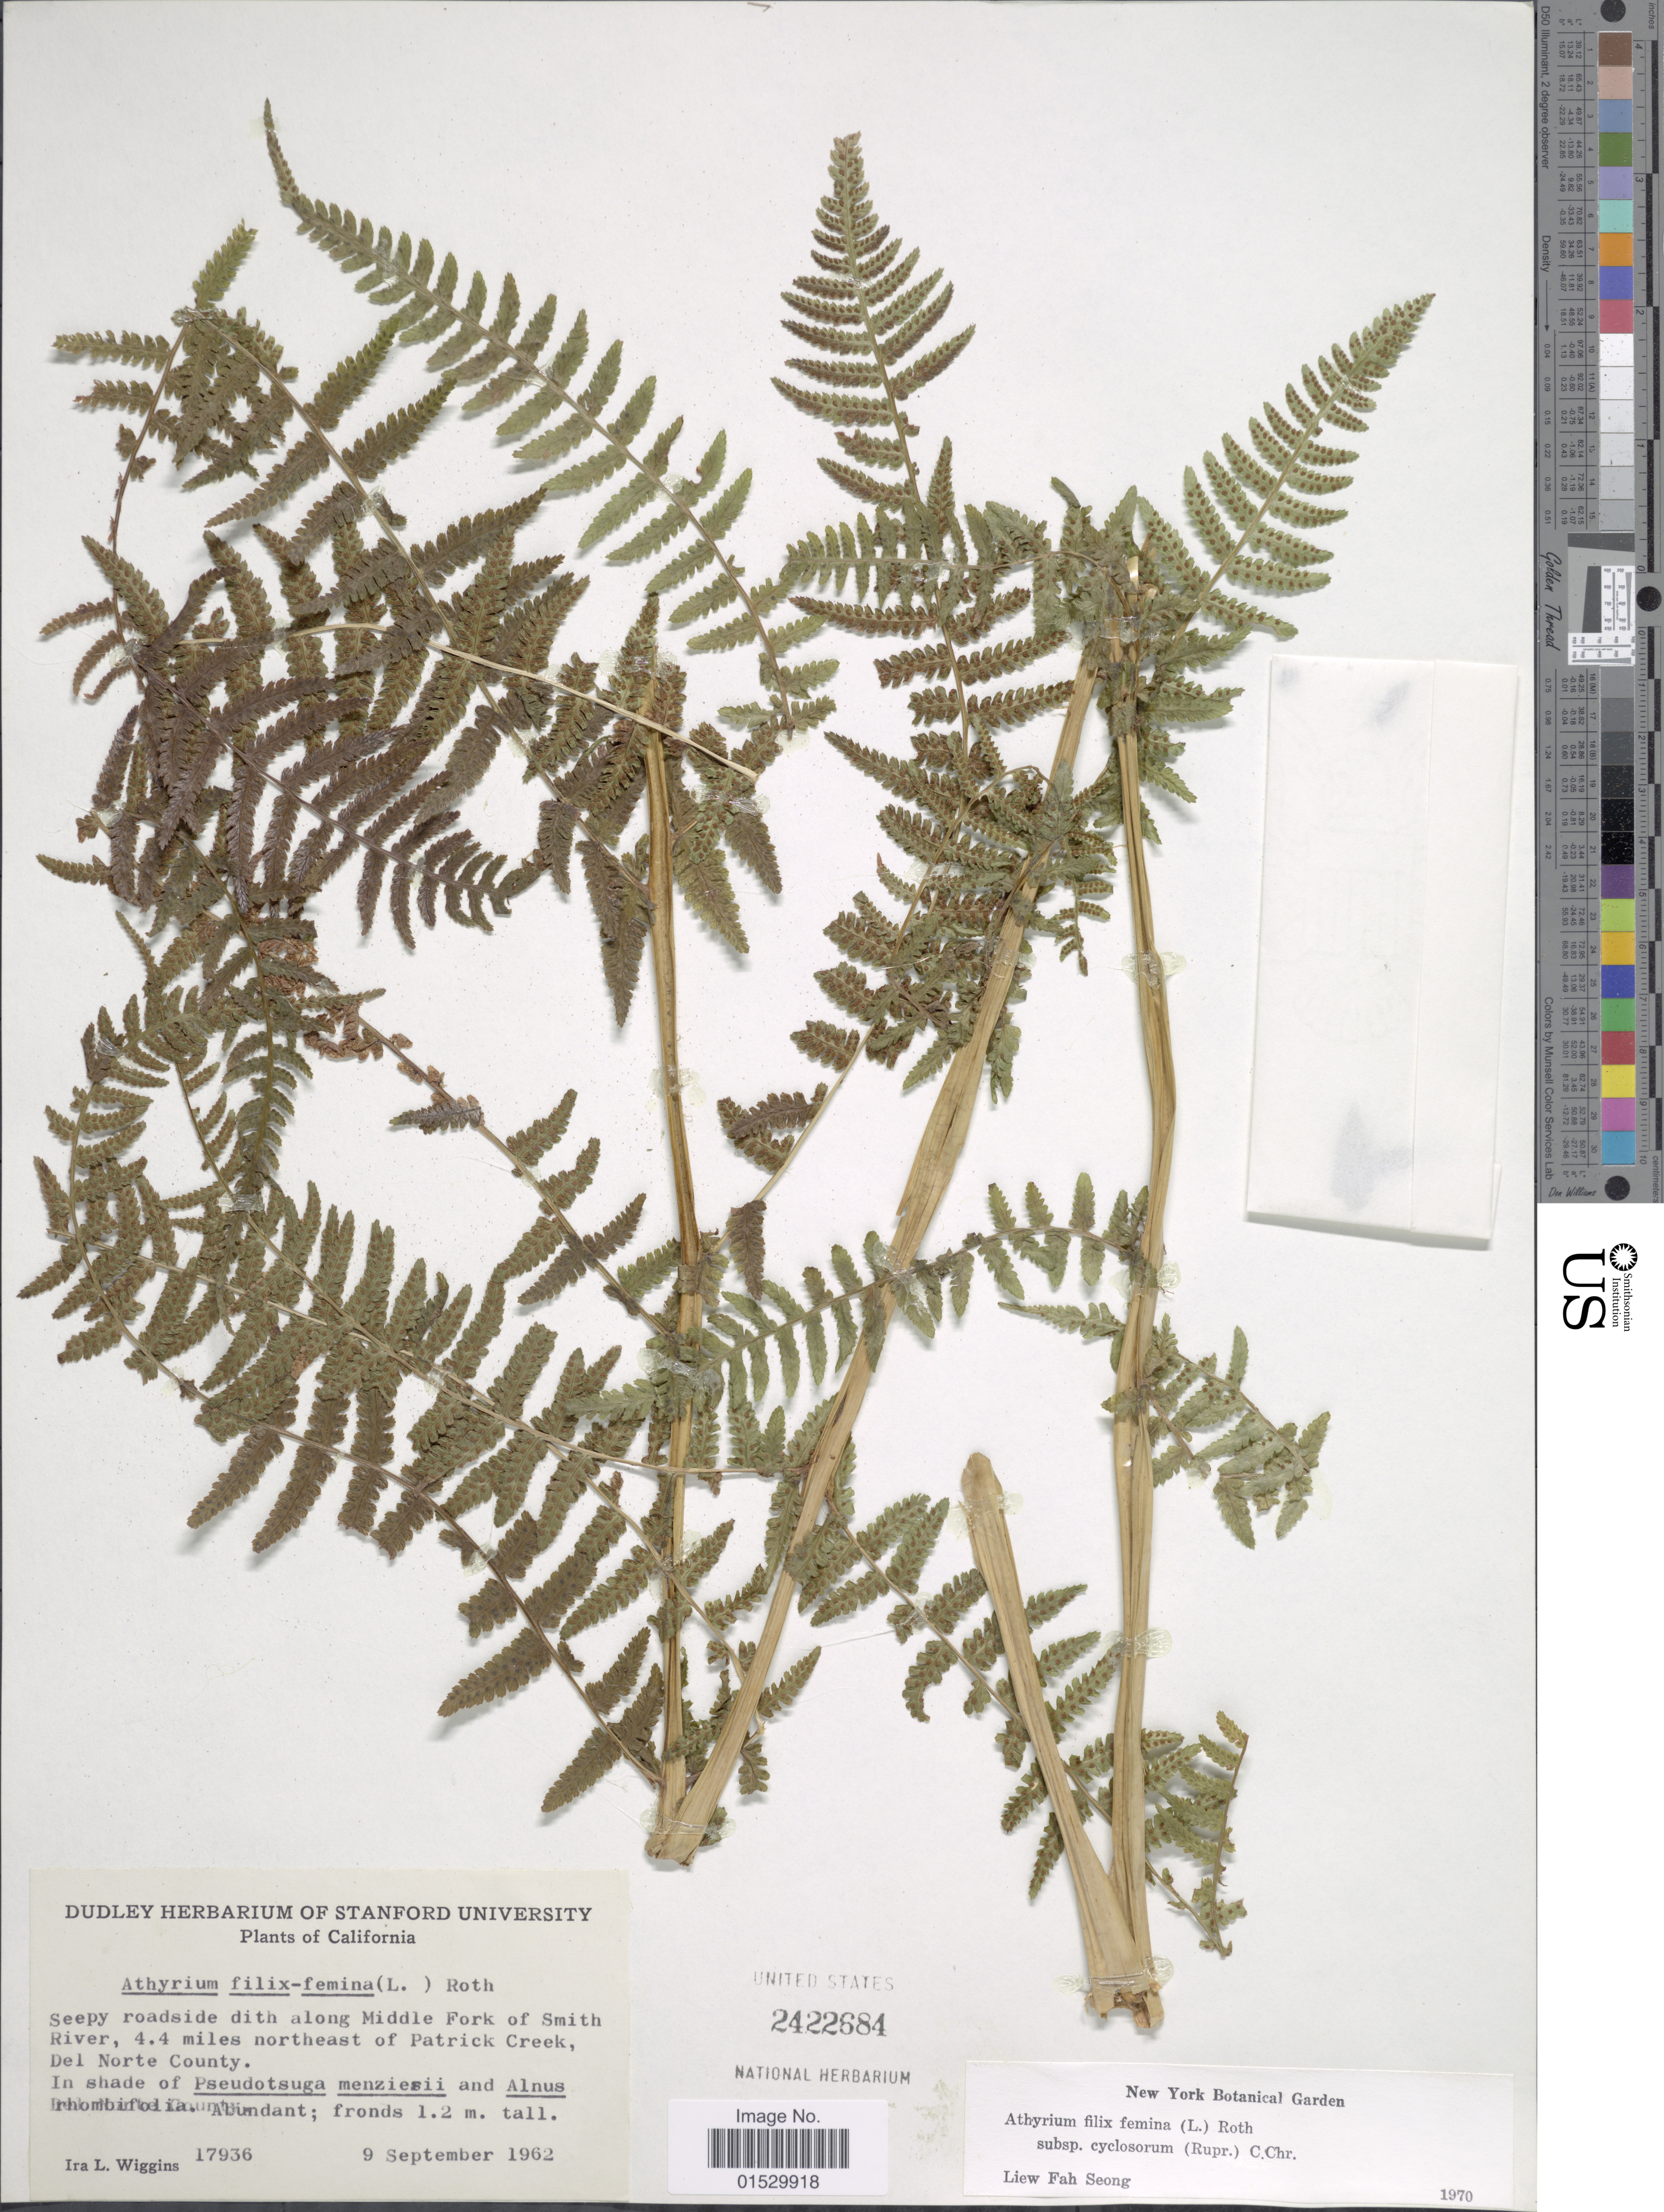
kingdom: Plantae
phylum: Tracheophyta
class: Polypodiopsida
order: Polypodiales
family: Athyriaceae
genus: Athyrium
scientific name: Athyrium filix-femina subsp. cyclosorum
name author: (Rupr.) C. Chr.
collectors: I. L. Wiggins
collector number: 17936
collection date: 1962-09-09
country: United States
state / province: California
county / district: Del Norte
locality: Seepy roadside dith along Middle Fork of Smith River, 4.4 miles northeast of Patrick Creek, Del Norte County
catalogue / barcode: US 2422684